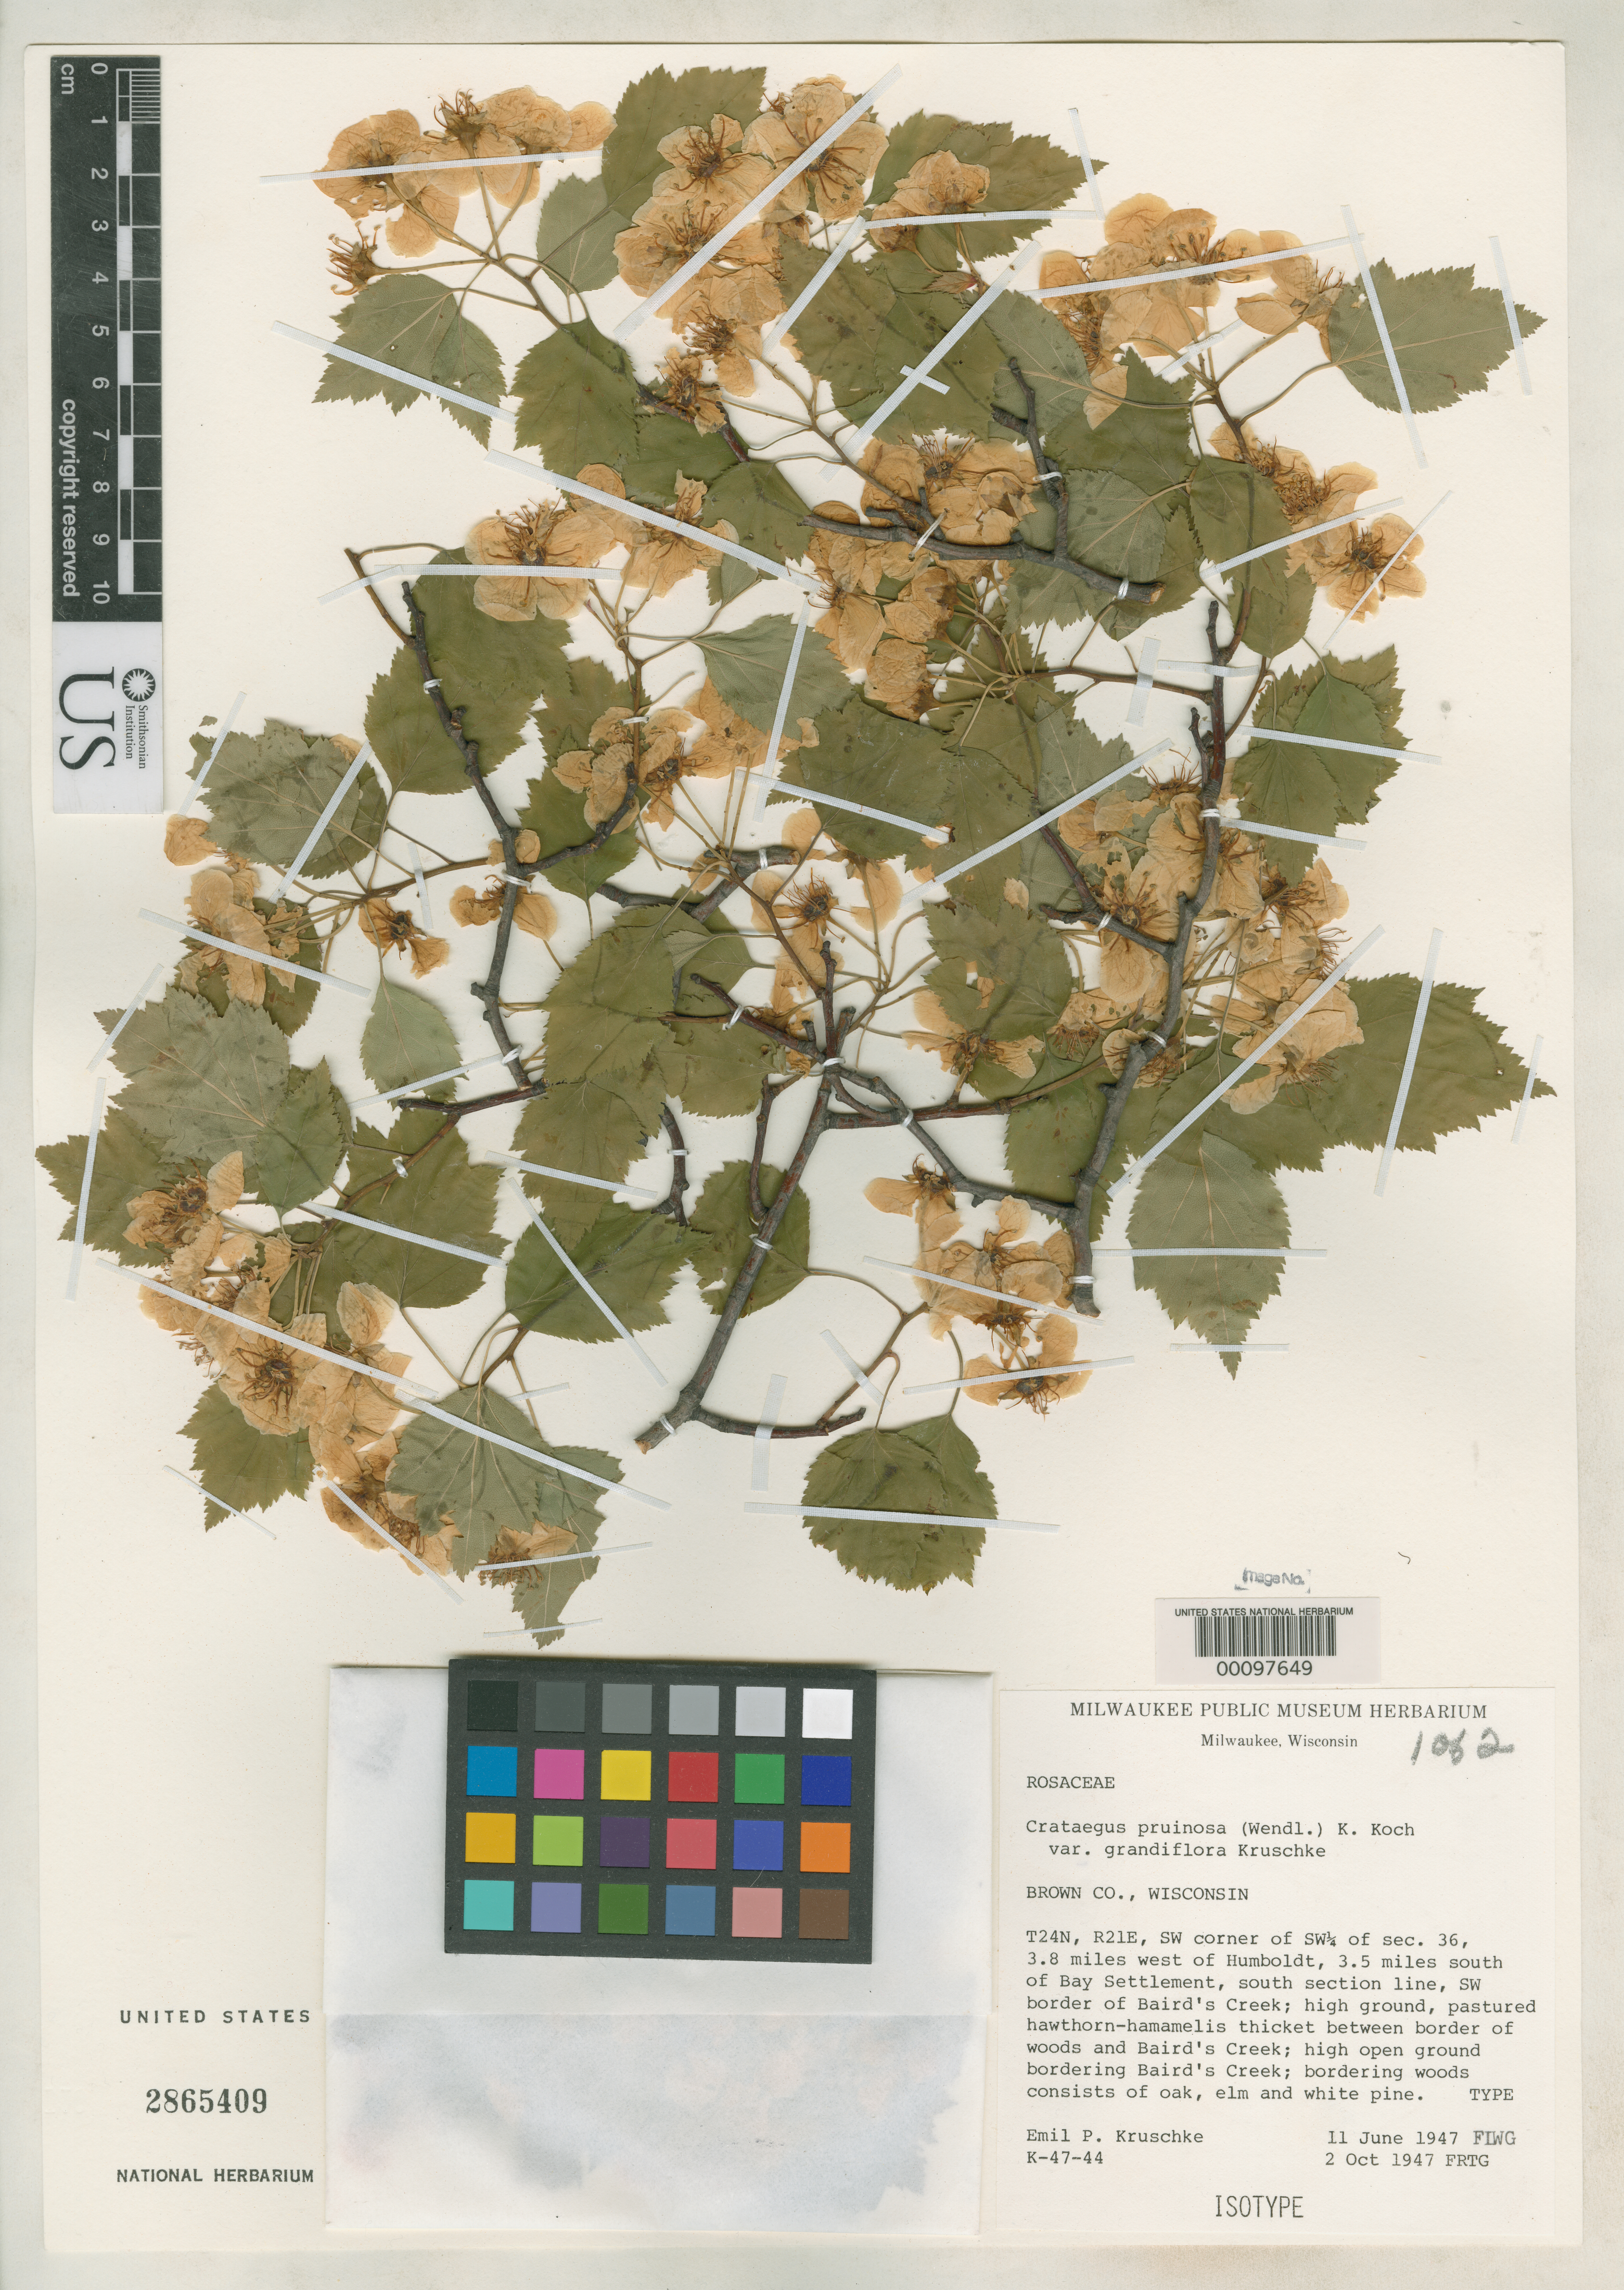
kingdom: Plantae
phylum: Tracheophyta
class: Magnoliopsida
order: Rosales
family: Rosaceae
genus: Crataegus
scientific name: Crataegus pruinosa var. grandiflora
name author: Kruschke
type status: Isotype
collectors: E. Kruschke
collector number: K-47-44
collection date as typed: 11 Jun 1947 and 02 Oct 1947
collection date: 1947-06-11,1947-10-02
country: United States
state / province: Wisconsin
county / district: Brown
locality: Baird's Creek west of Humboldt.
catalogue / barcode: US 2865409